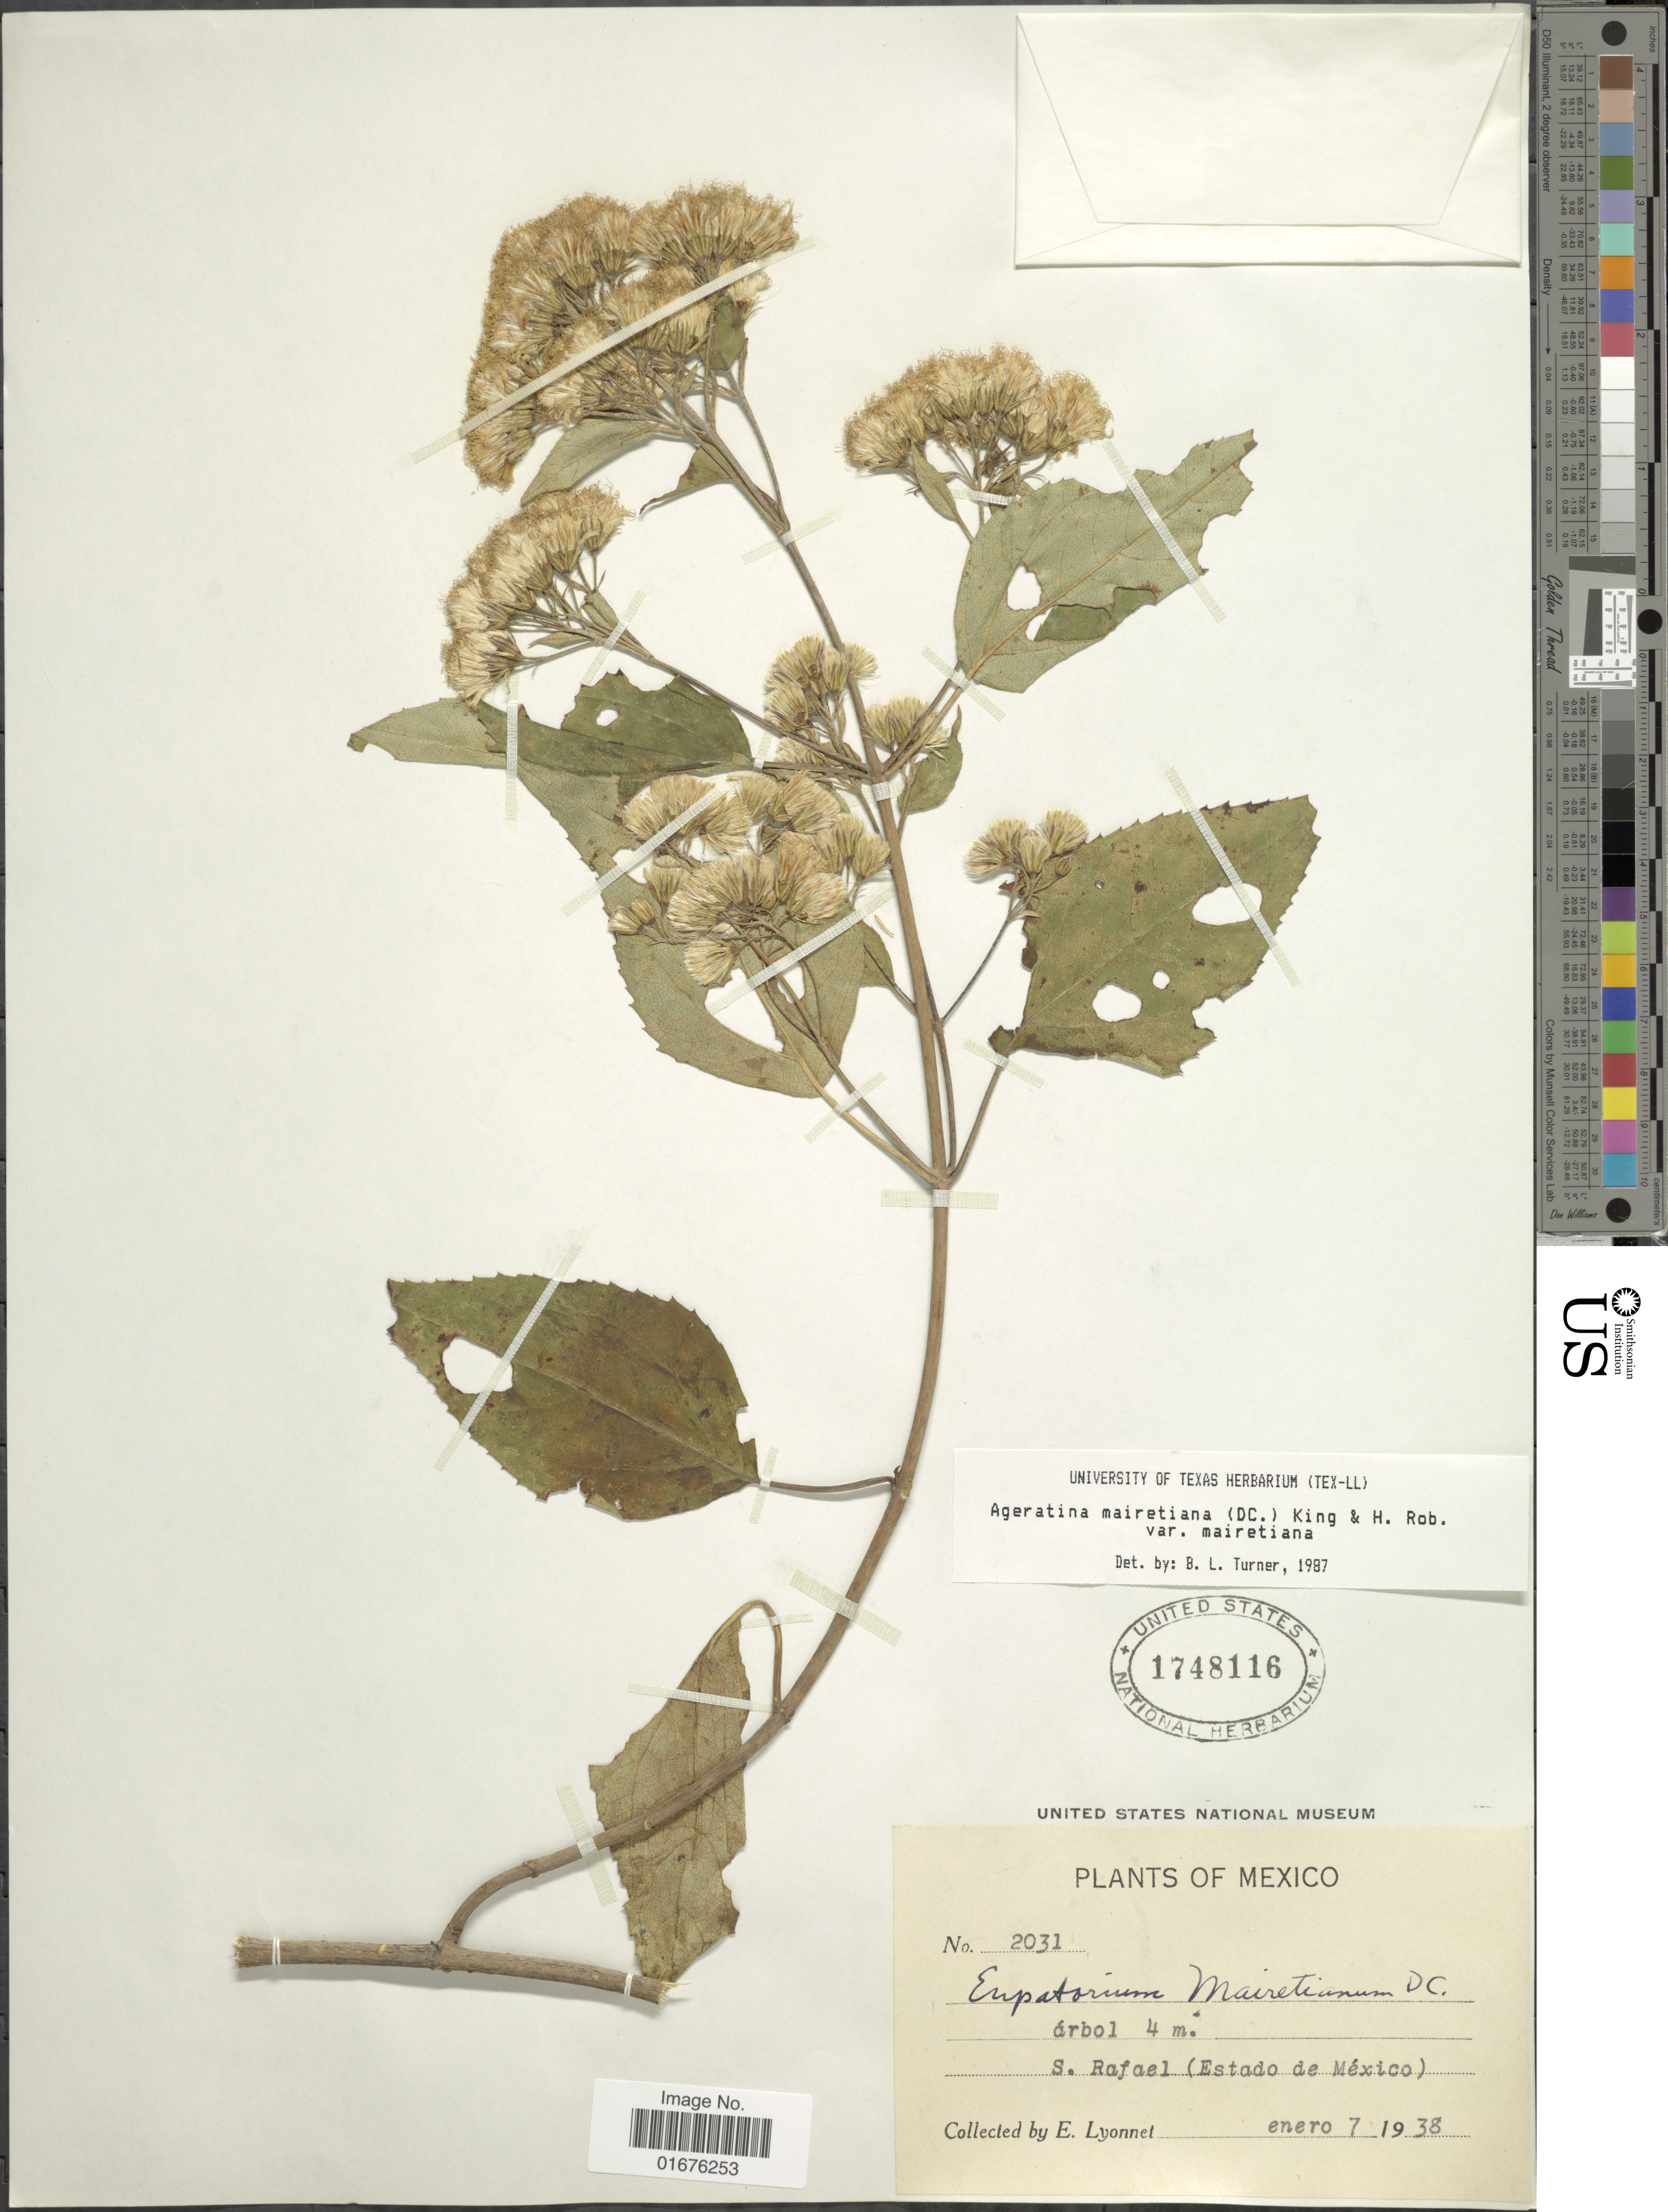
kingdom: Plantae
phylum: Tracheophyta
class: Magnoliopsida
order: Asterales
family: Asteraceae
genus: Ageratina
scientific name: Ageratina mairetiana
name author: (DC.) R.M. King & H. Rob.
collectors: E. Lyonnet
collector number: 2031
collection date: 1938-01-07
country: Mexico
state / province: México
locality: S. Rafael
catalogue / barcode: US 1748116